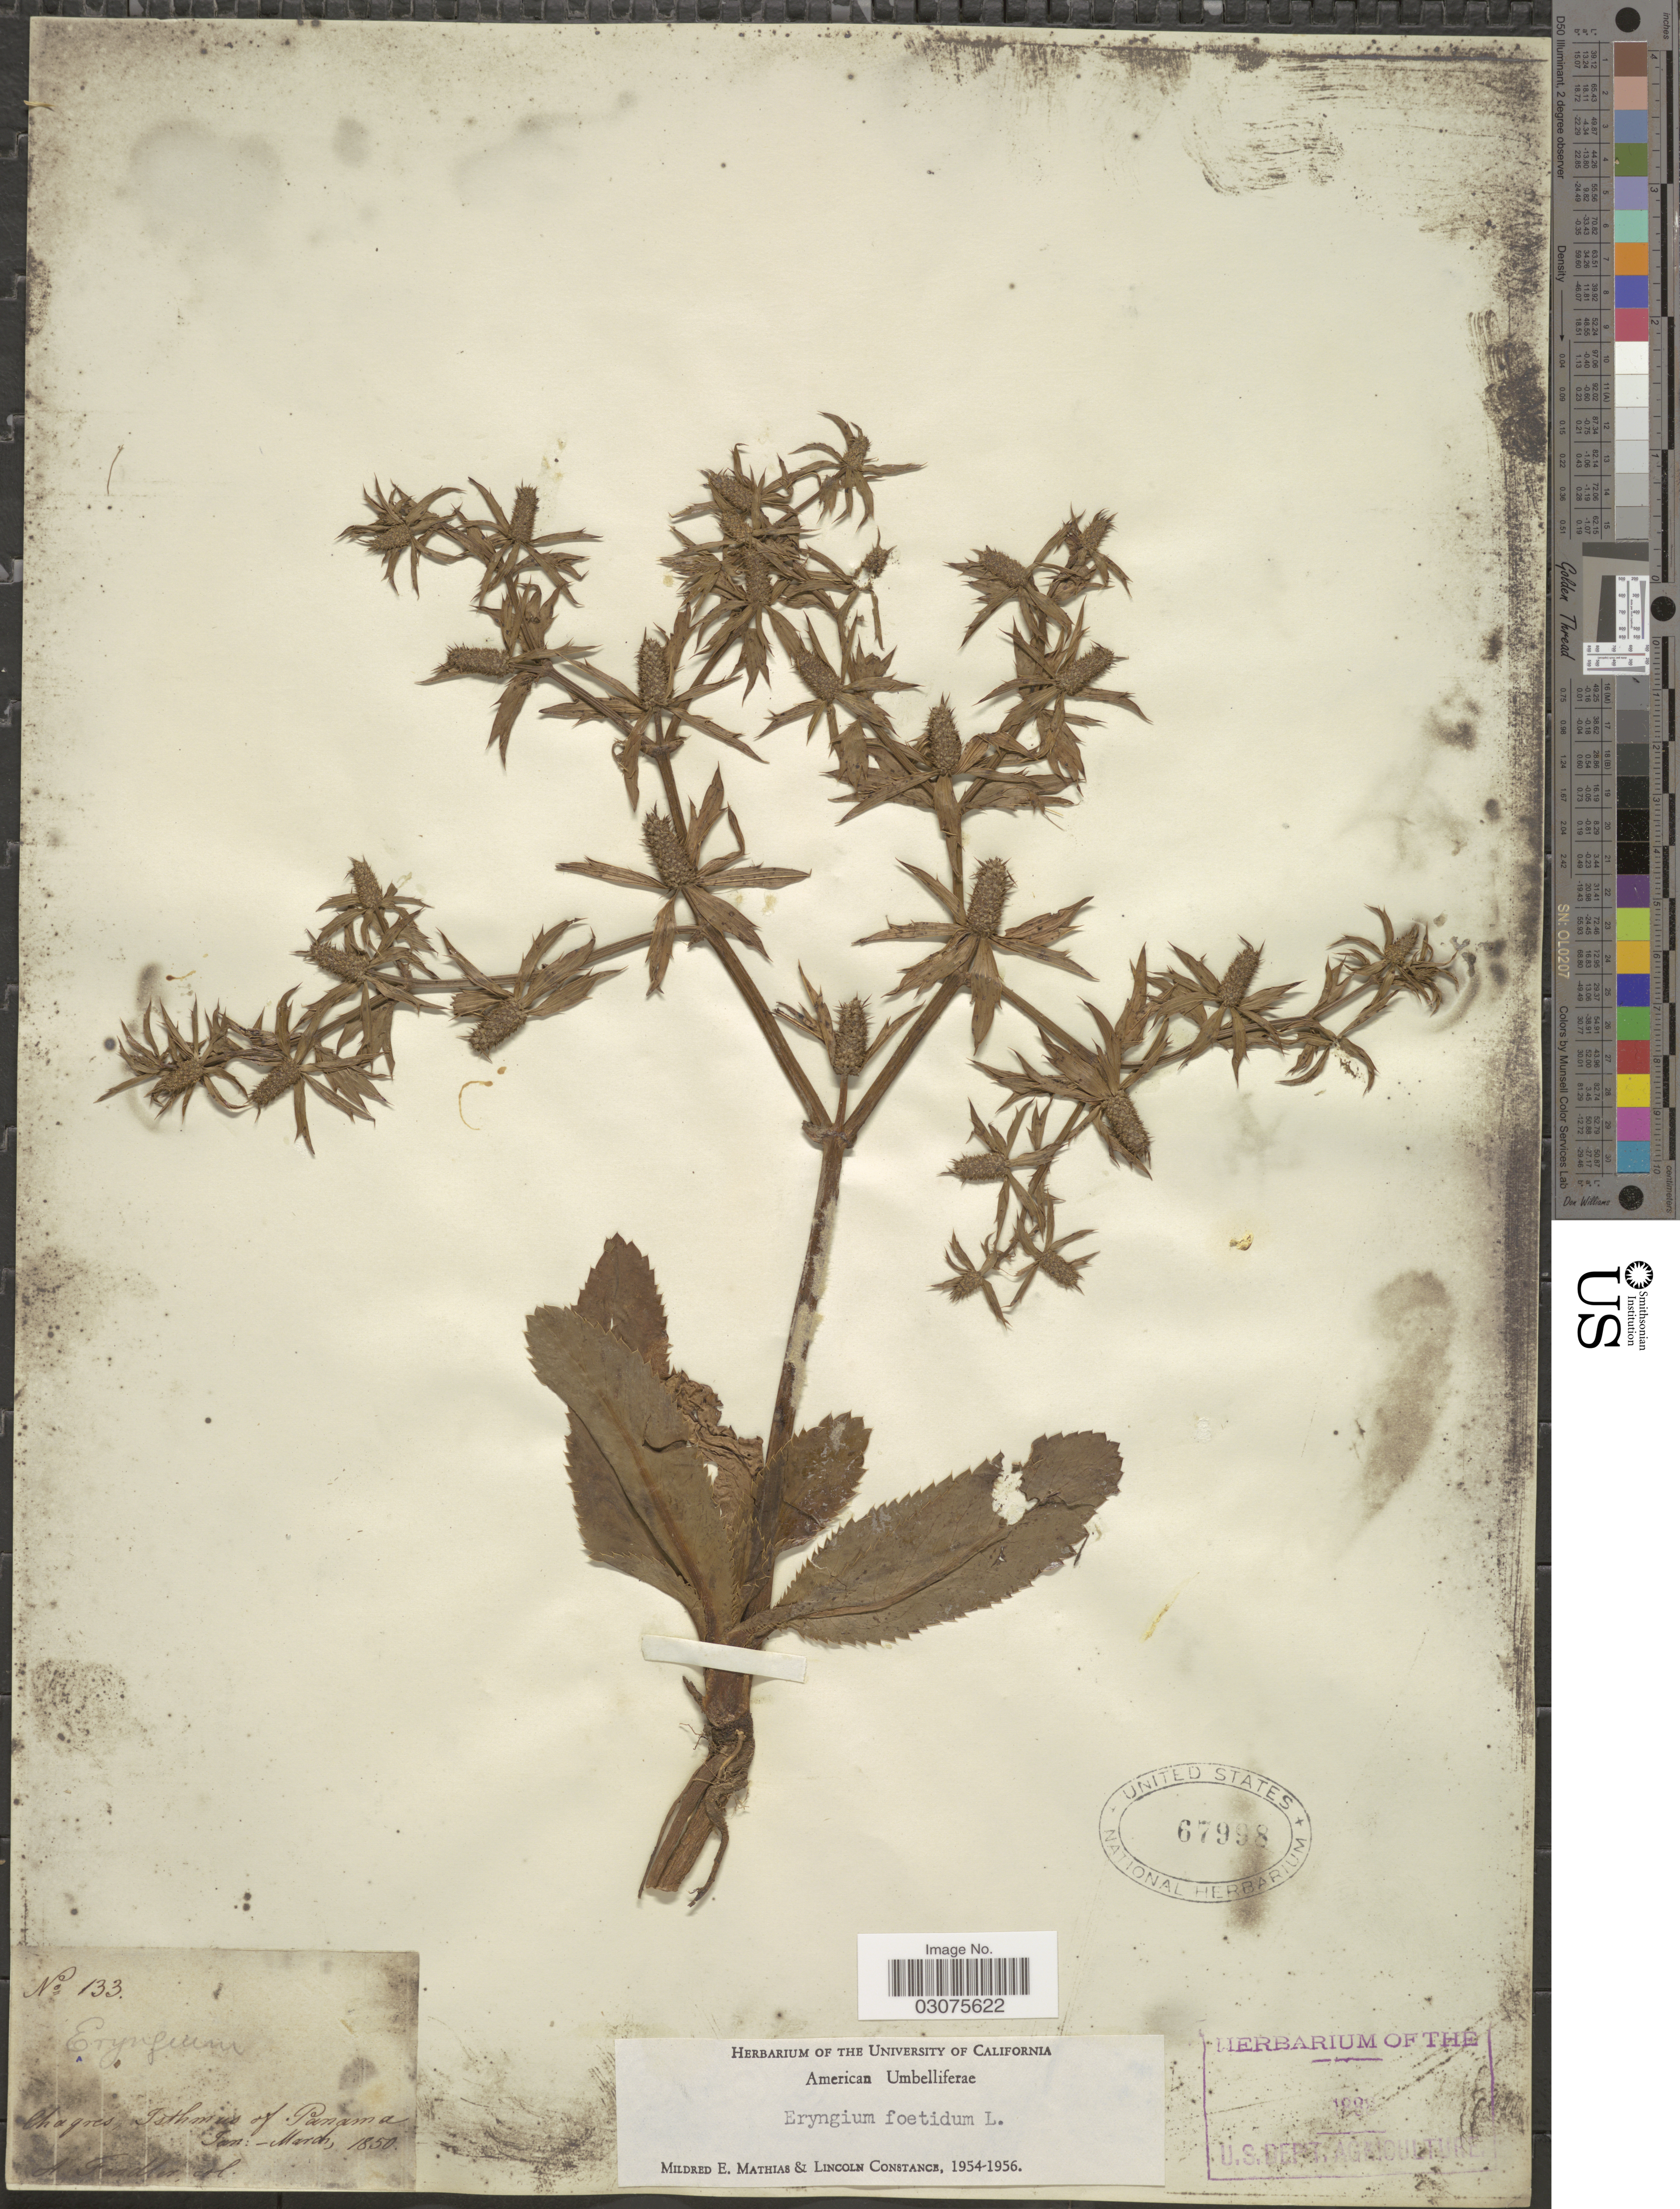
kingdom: Plantae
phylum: Tracheophyta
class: Magnoliopsida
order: Apiales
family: Apiaceae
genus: Eryngium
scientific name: Eryngium foetidum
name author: L.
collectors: A. Fendler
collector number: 133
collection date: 1850-01/1850-03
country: Panama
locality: Chagres. Isthmus of Panama.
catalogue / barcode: US 67998